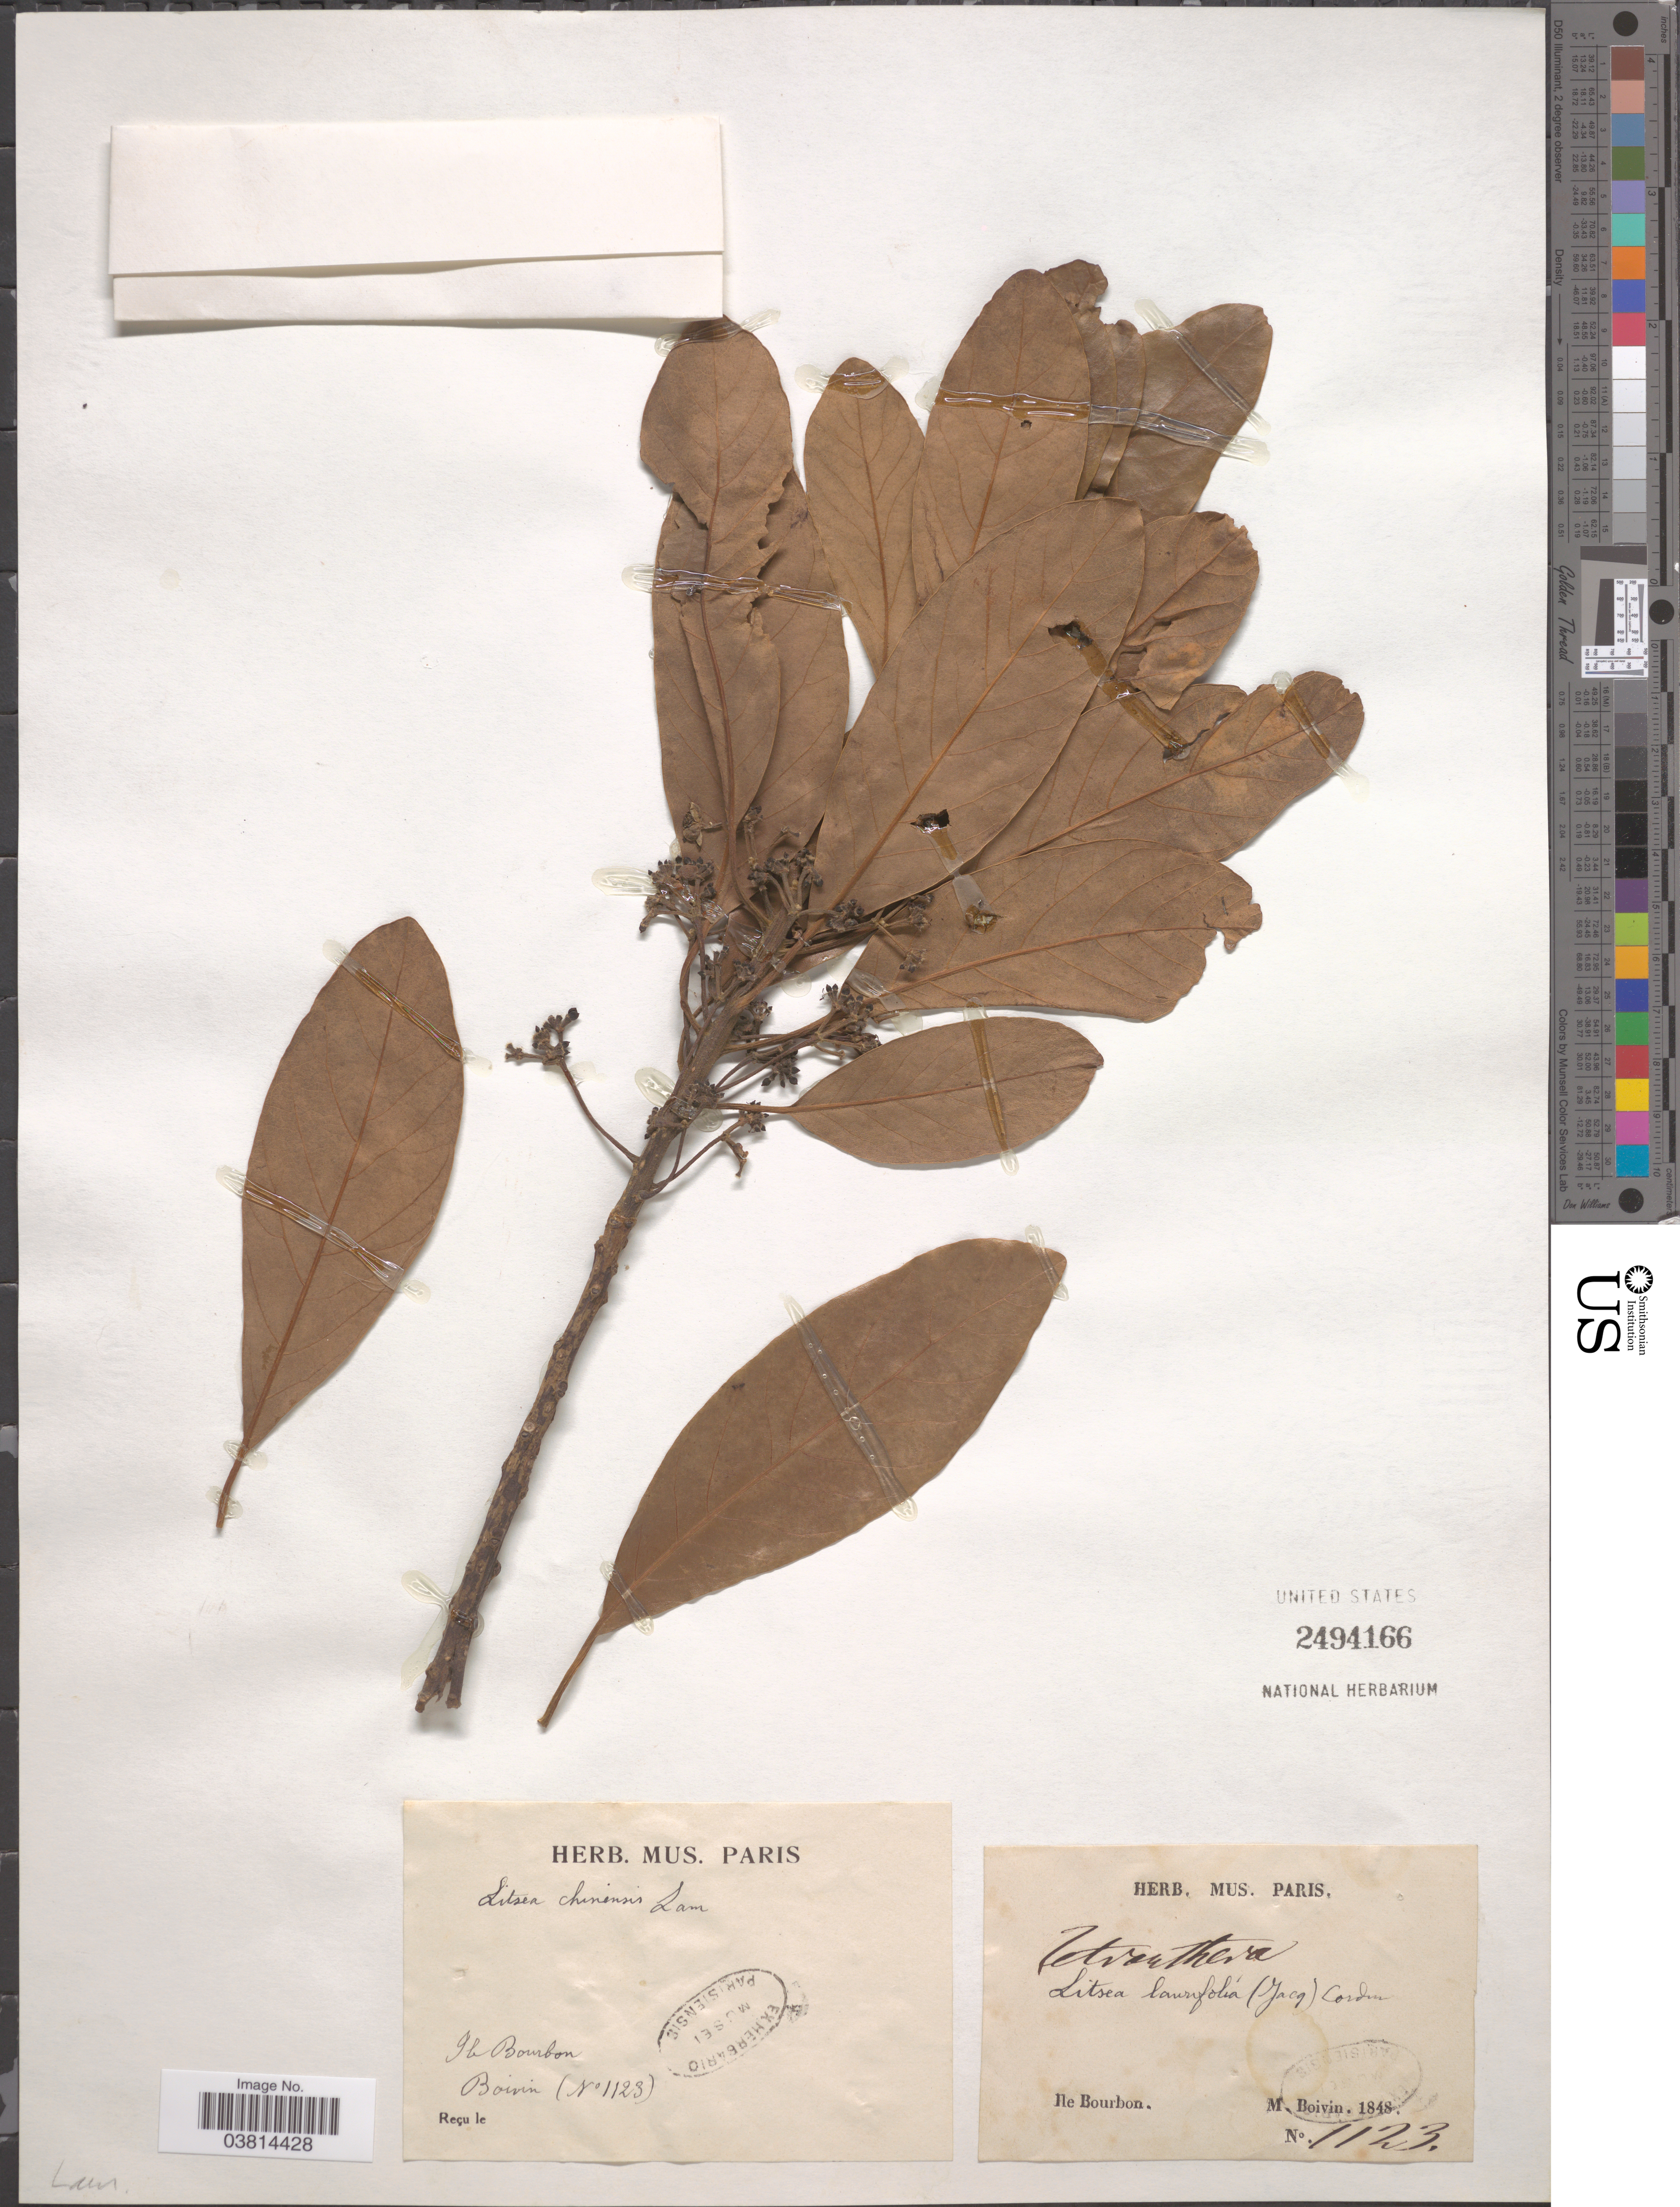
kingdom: Plantae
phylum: Tracheophyta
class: Magnoliopsida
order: Laurales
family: Lauraceae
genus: Litsea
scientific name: Litsea chinensis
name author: Lam.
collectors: M. Boivin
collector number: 1123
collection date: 1948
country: Reunion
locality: Ile Bourbon.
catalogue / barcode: US 2494166